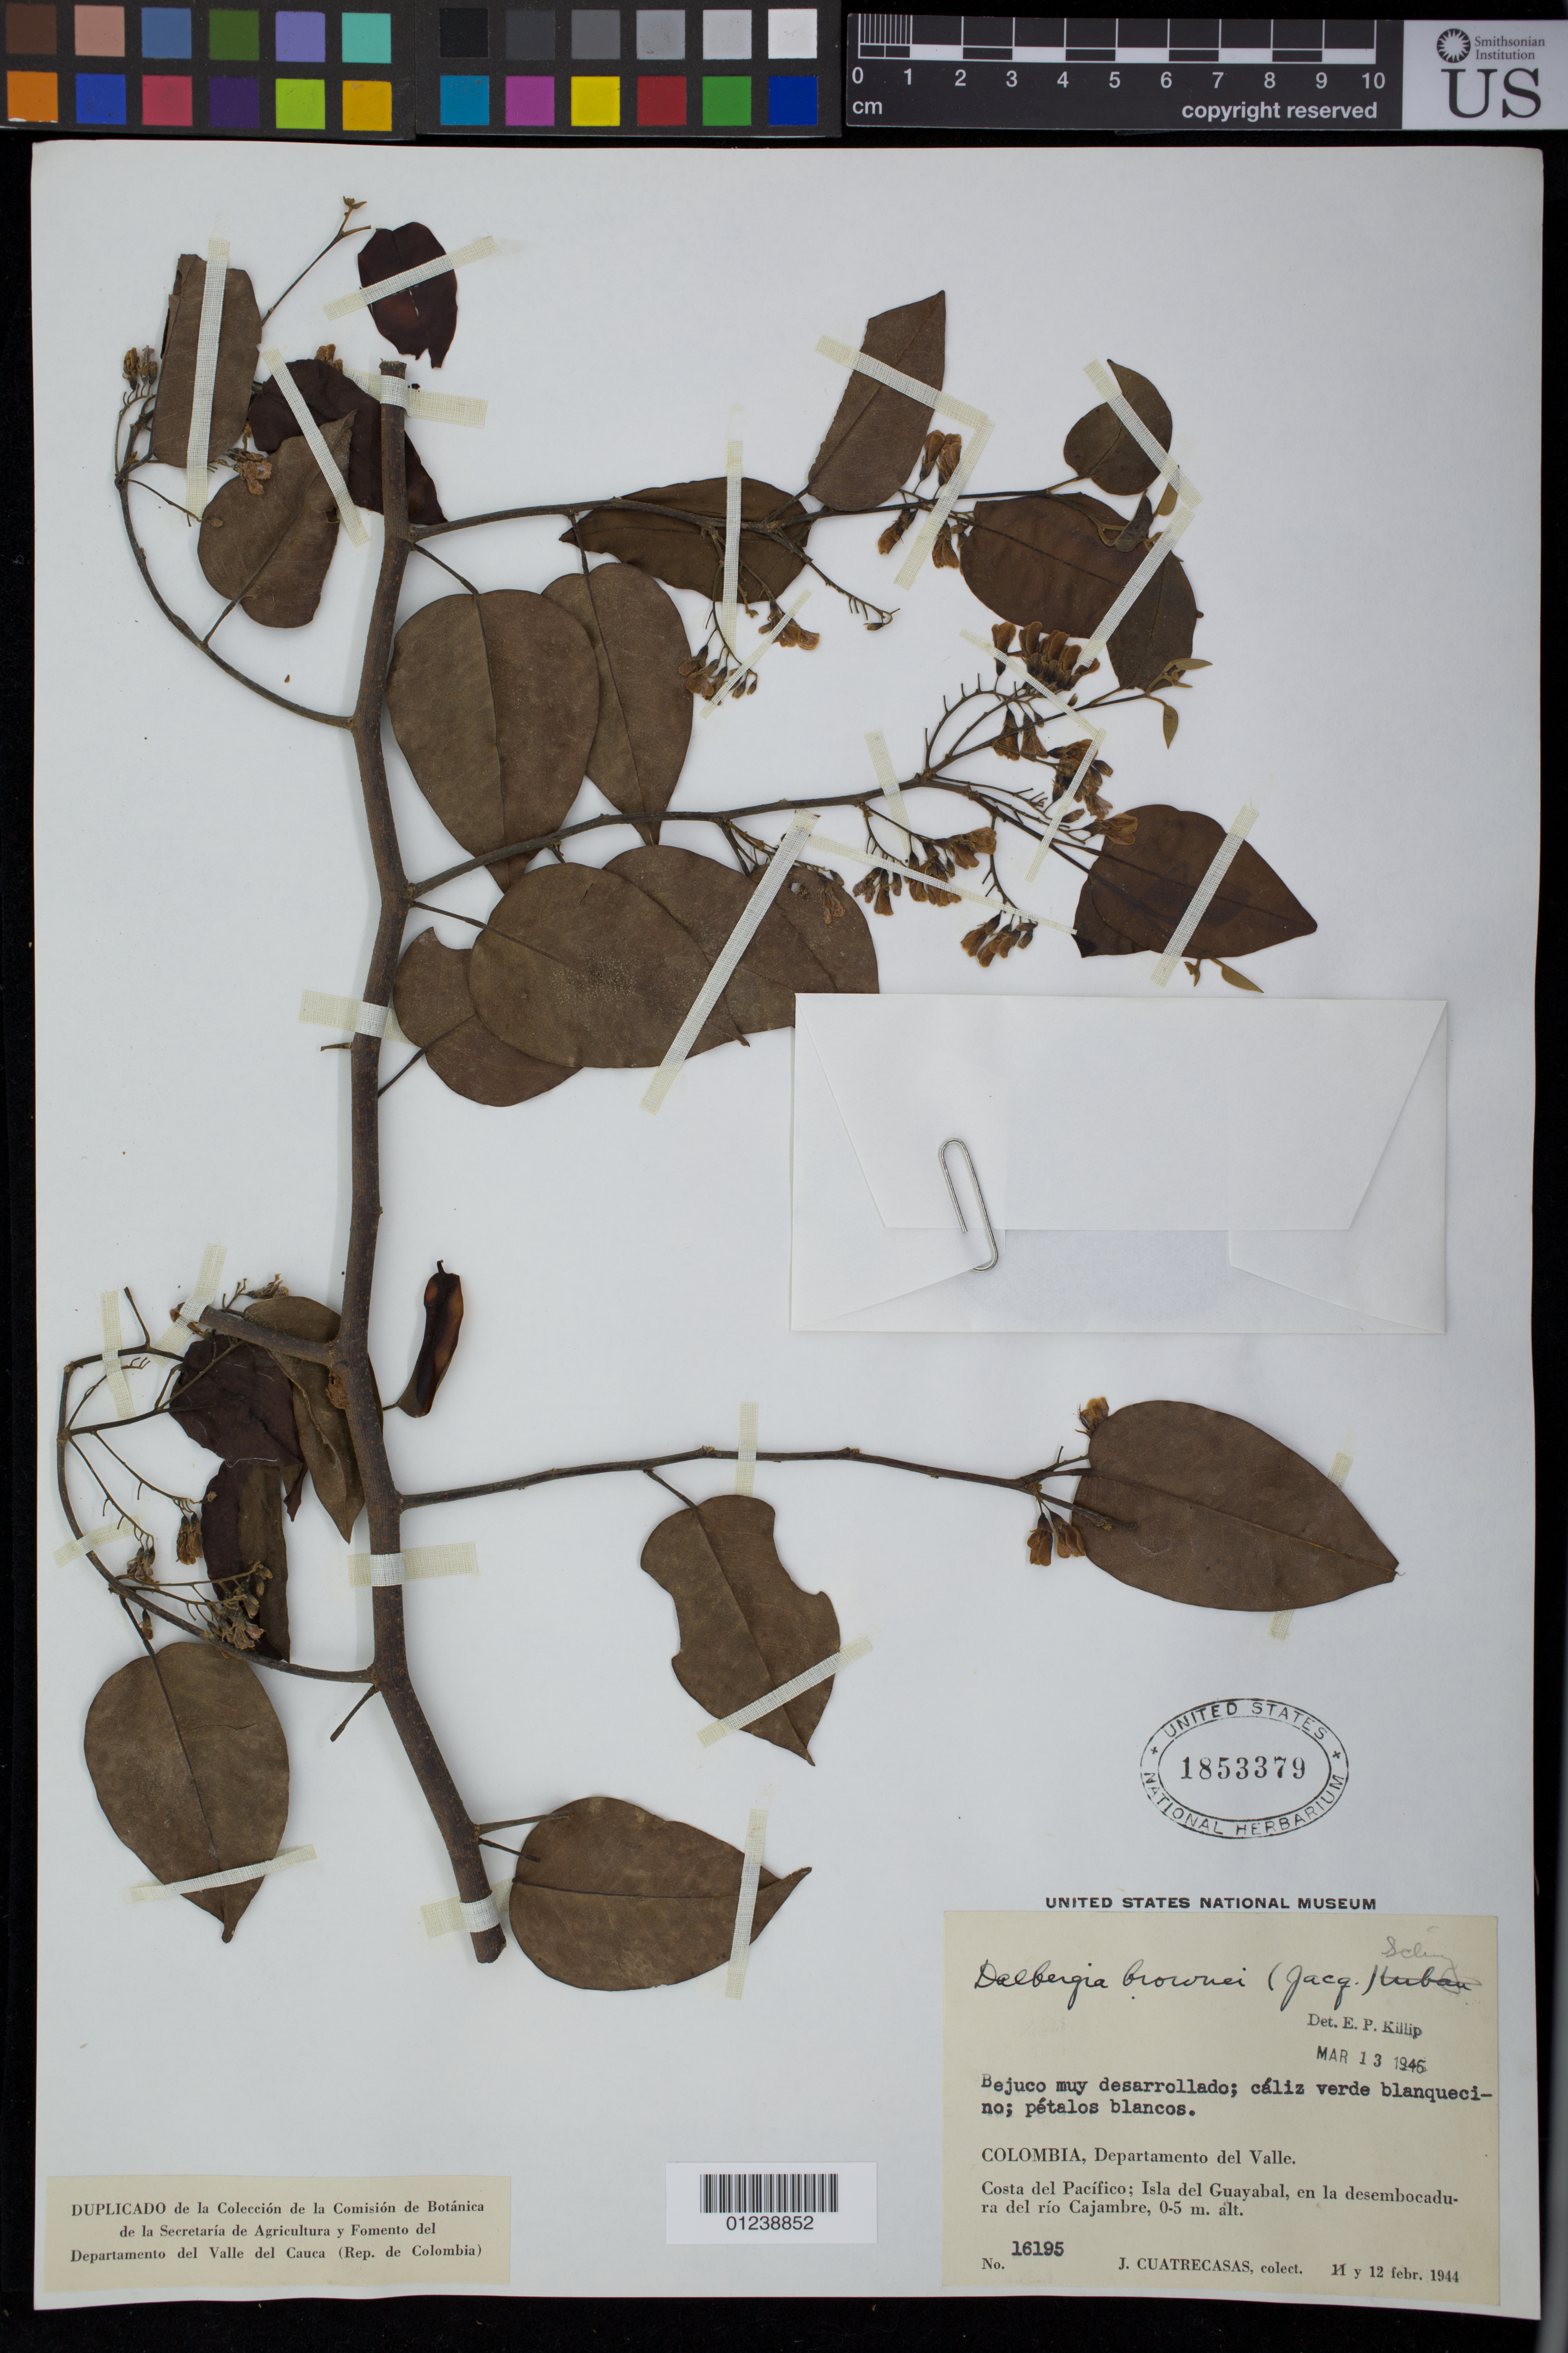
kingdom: Plantae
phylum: Tracheophyta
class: Magnoliopsida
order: Fabales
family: Fabaceae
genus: Dalbergia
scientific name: Dalbergia brownei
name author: (Jacq.) Schinz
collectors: J. Cuatrecasas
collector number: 16195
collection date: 1944-02-11/1944-02-12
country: Colombia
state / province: Vichada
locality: Costa del Pacifico; Isla del Guayabal, en la desembocadura del rio Cajambre [[at the mouth of the Cajambre River]]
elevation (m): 0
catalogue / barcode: US 1853379